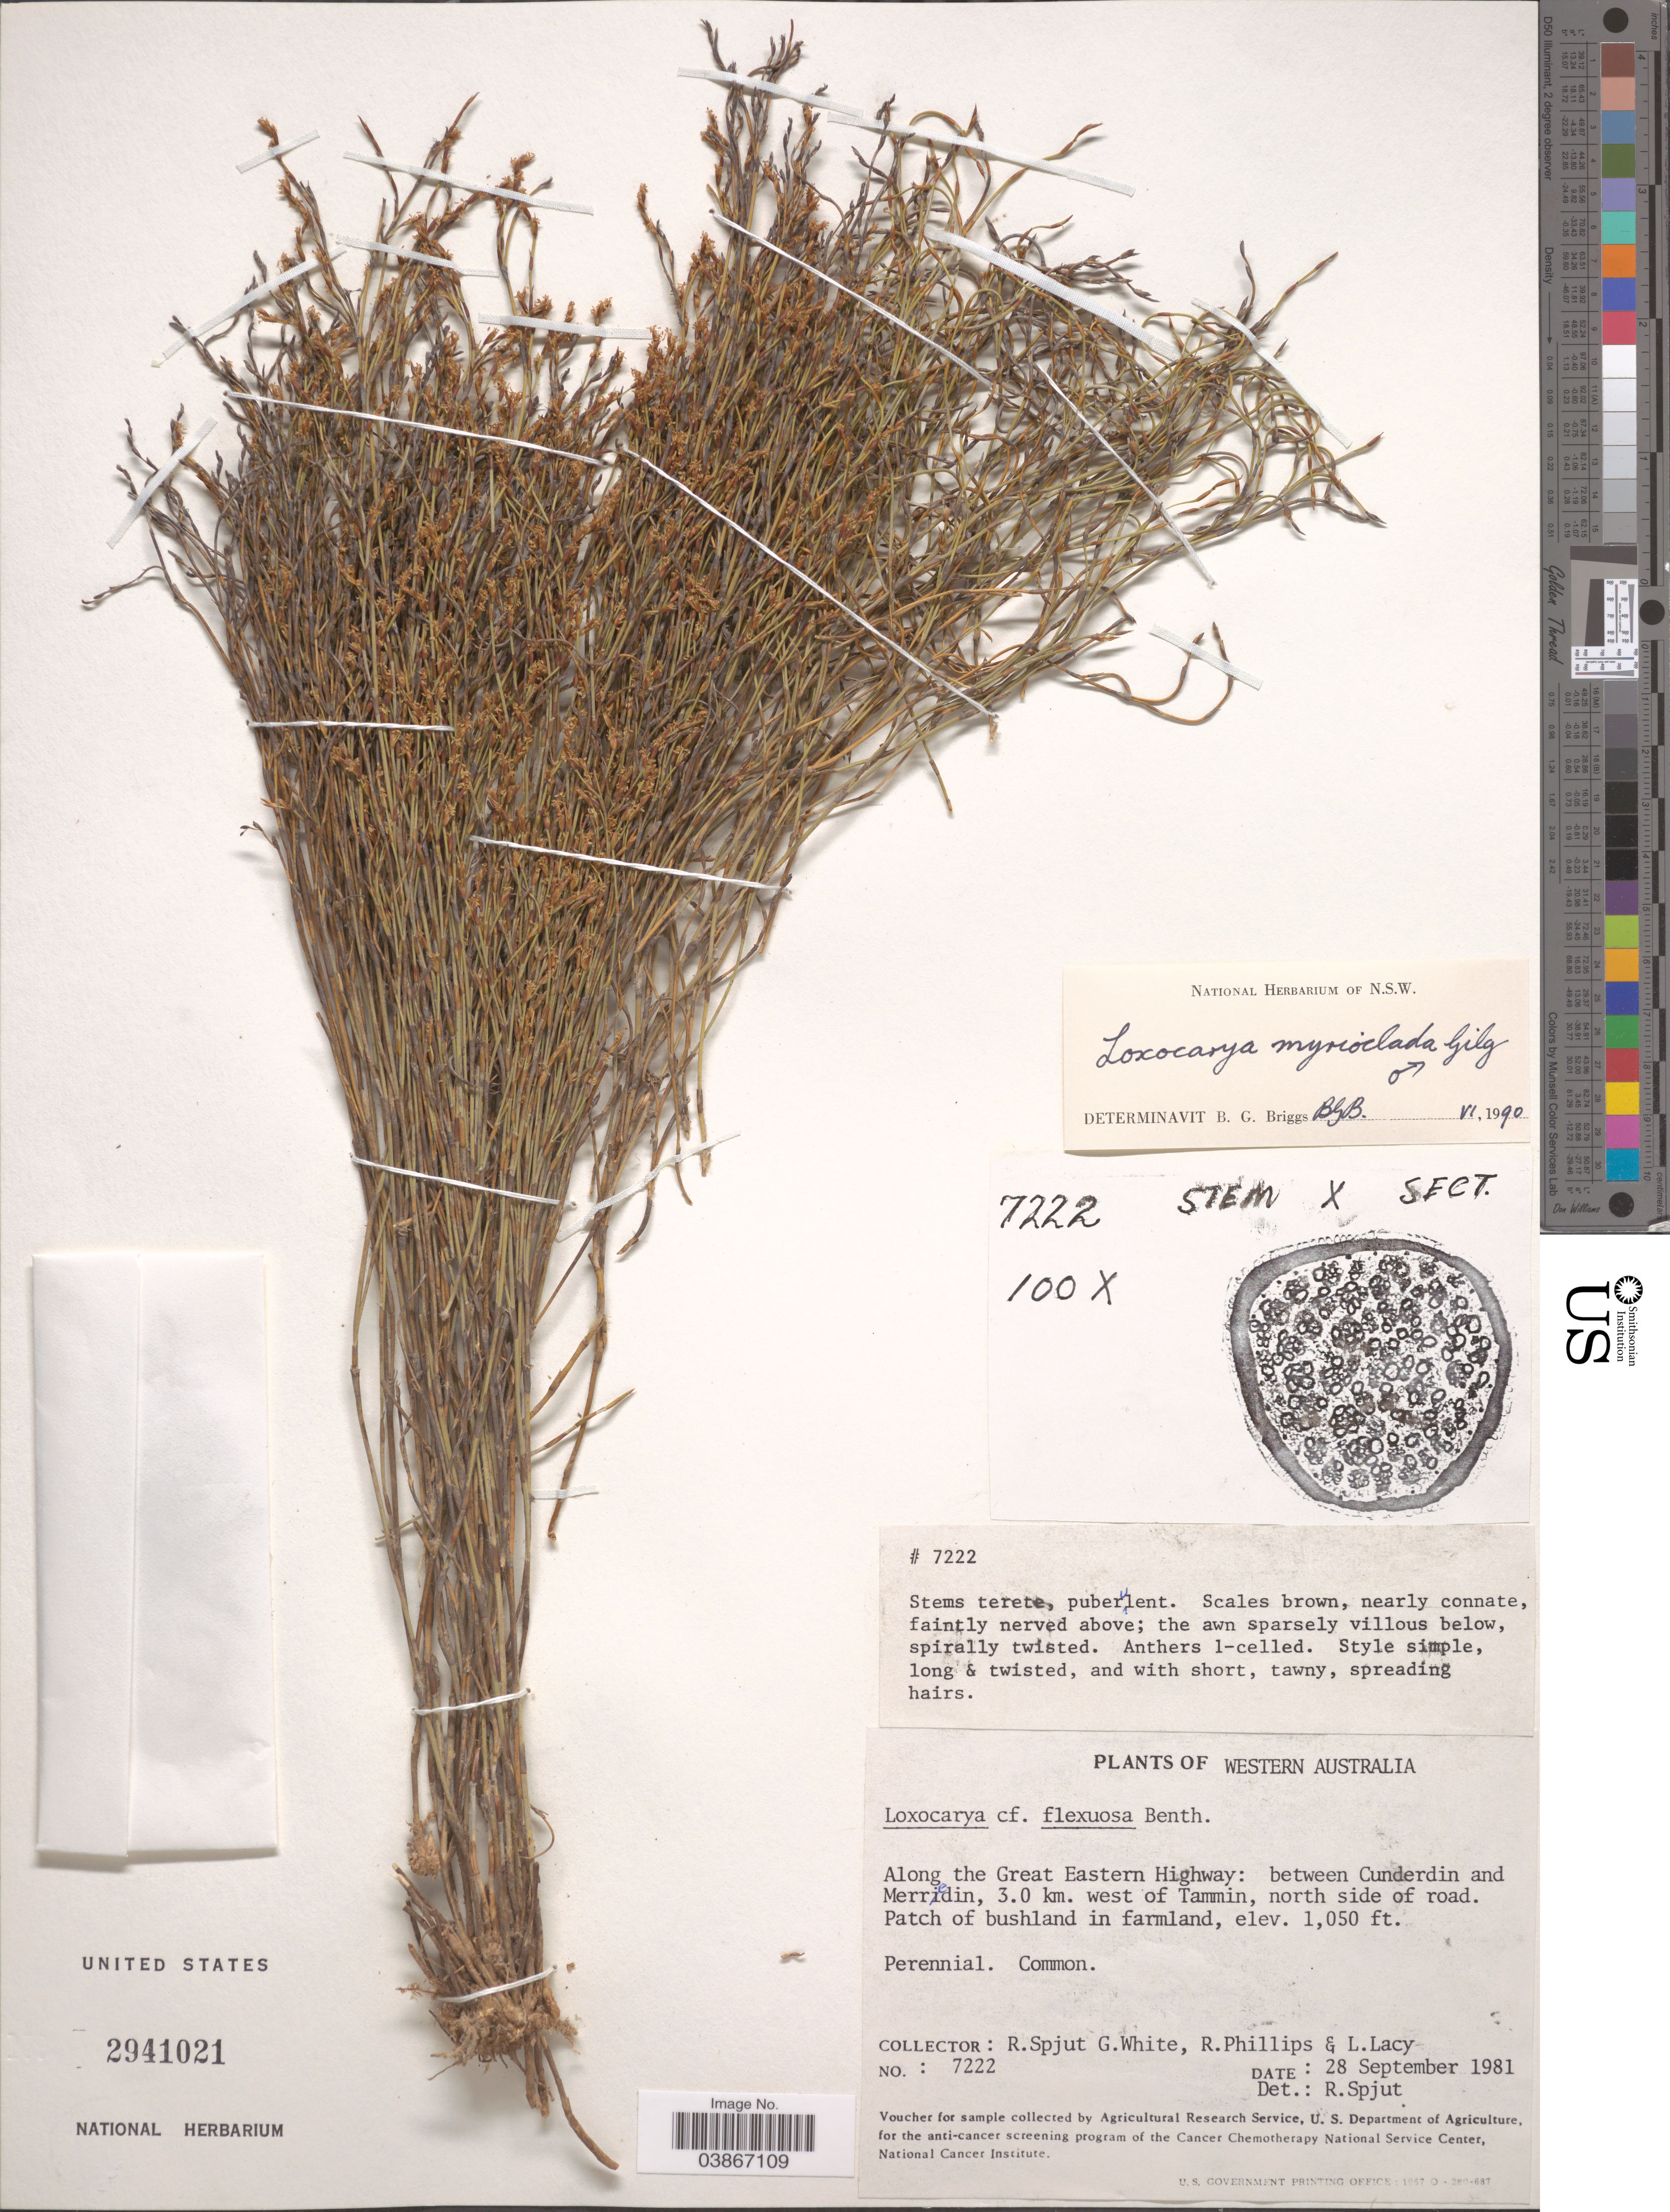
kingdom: Plantae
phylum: Tracheophyta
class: Liliopsida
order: Poales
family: Restionaceae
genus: Desmocladus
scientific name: Desmocladus myriocladus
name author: (Gilg) B.G. Briggs & L.A.S. Johnson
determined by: Strong, Mark T., (BOT), Smithsonian Institution - National Museum of Natural History (UNITED STATES)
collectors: R. Spjut, G. White, R. Phillips & L. Lacy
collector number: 7222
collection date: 1981-09-28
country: Australia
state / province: Western Australia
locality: Along the Great Eastern Highway: between Cunderdin and Merredin, 3.0 km. west of Tammin, north side road.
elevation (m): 320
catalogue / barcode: US 2941021